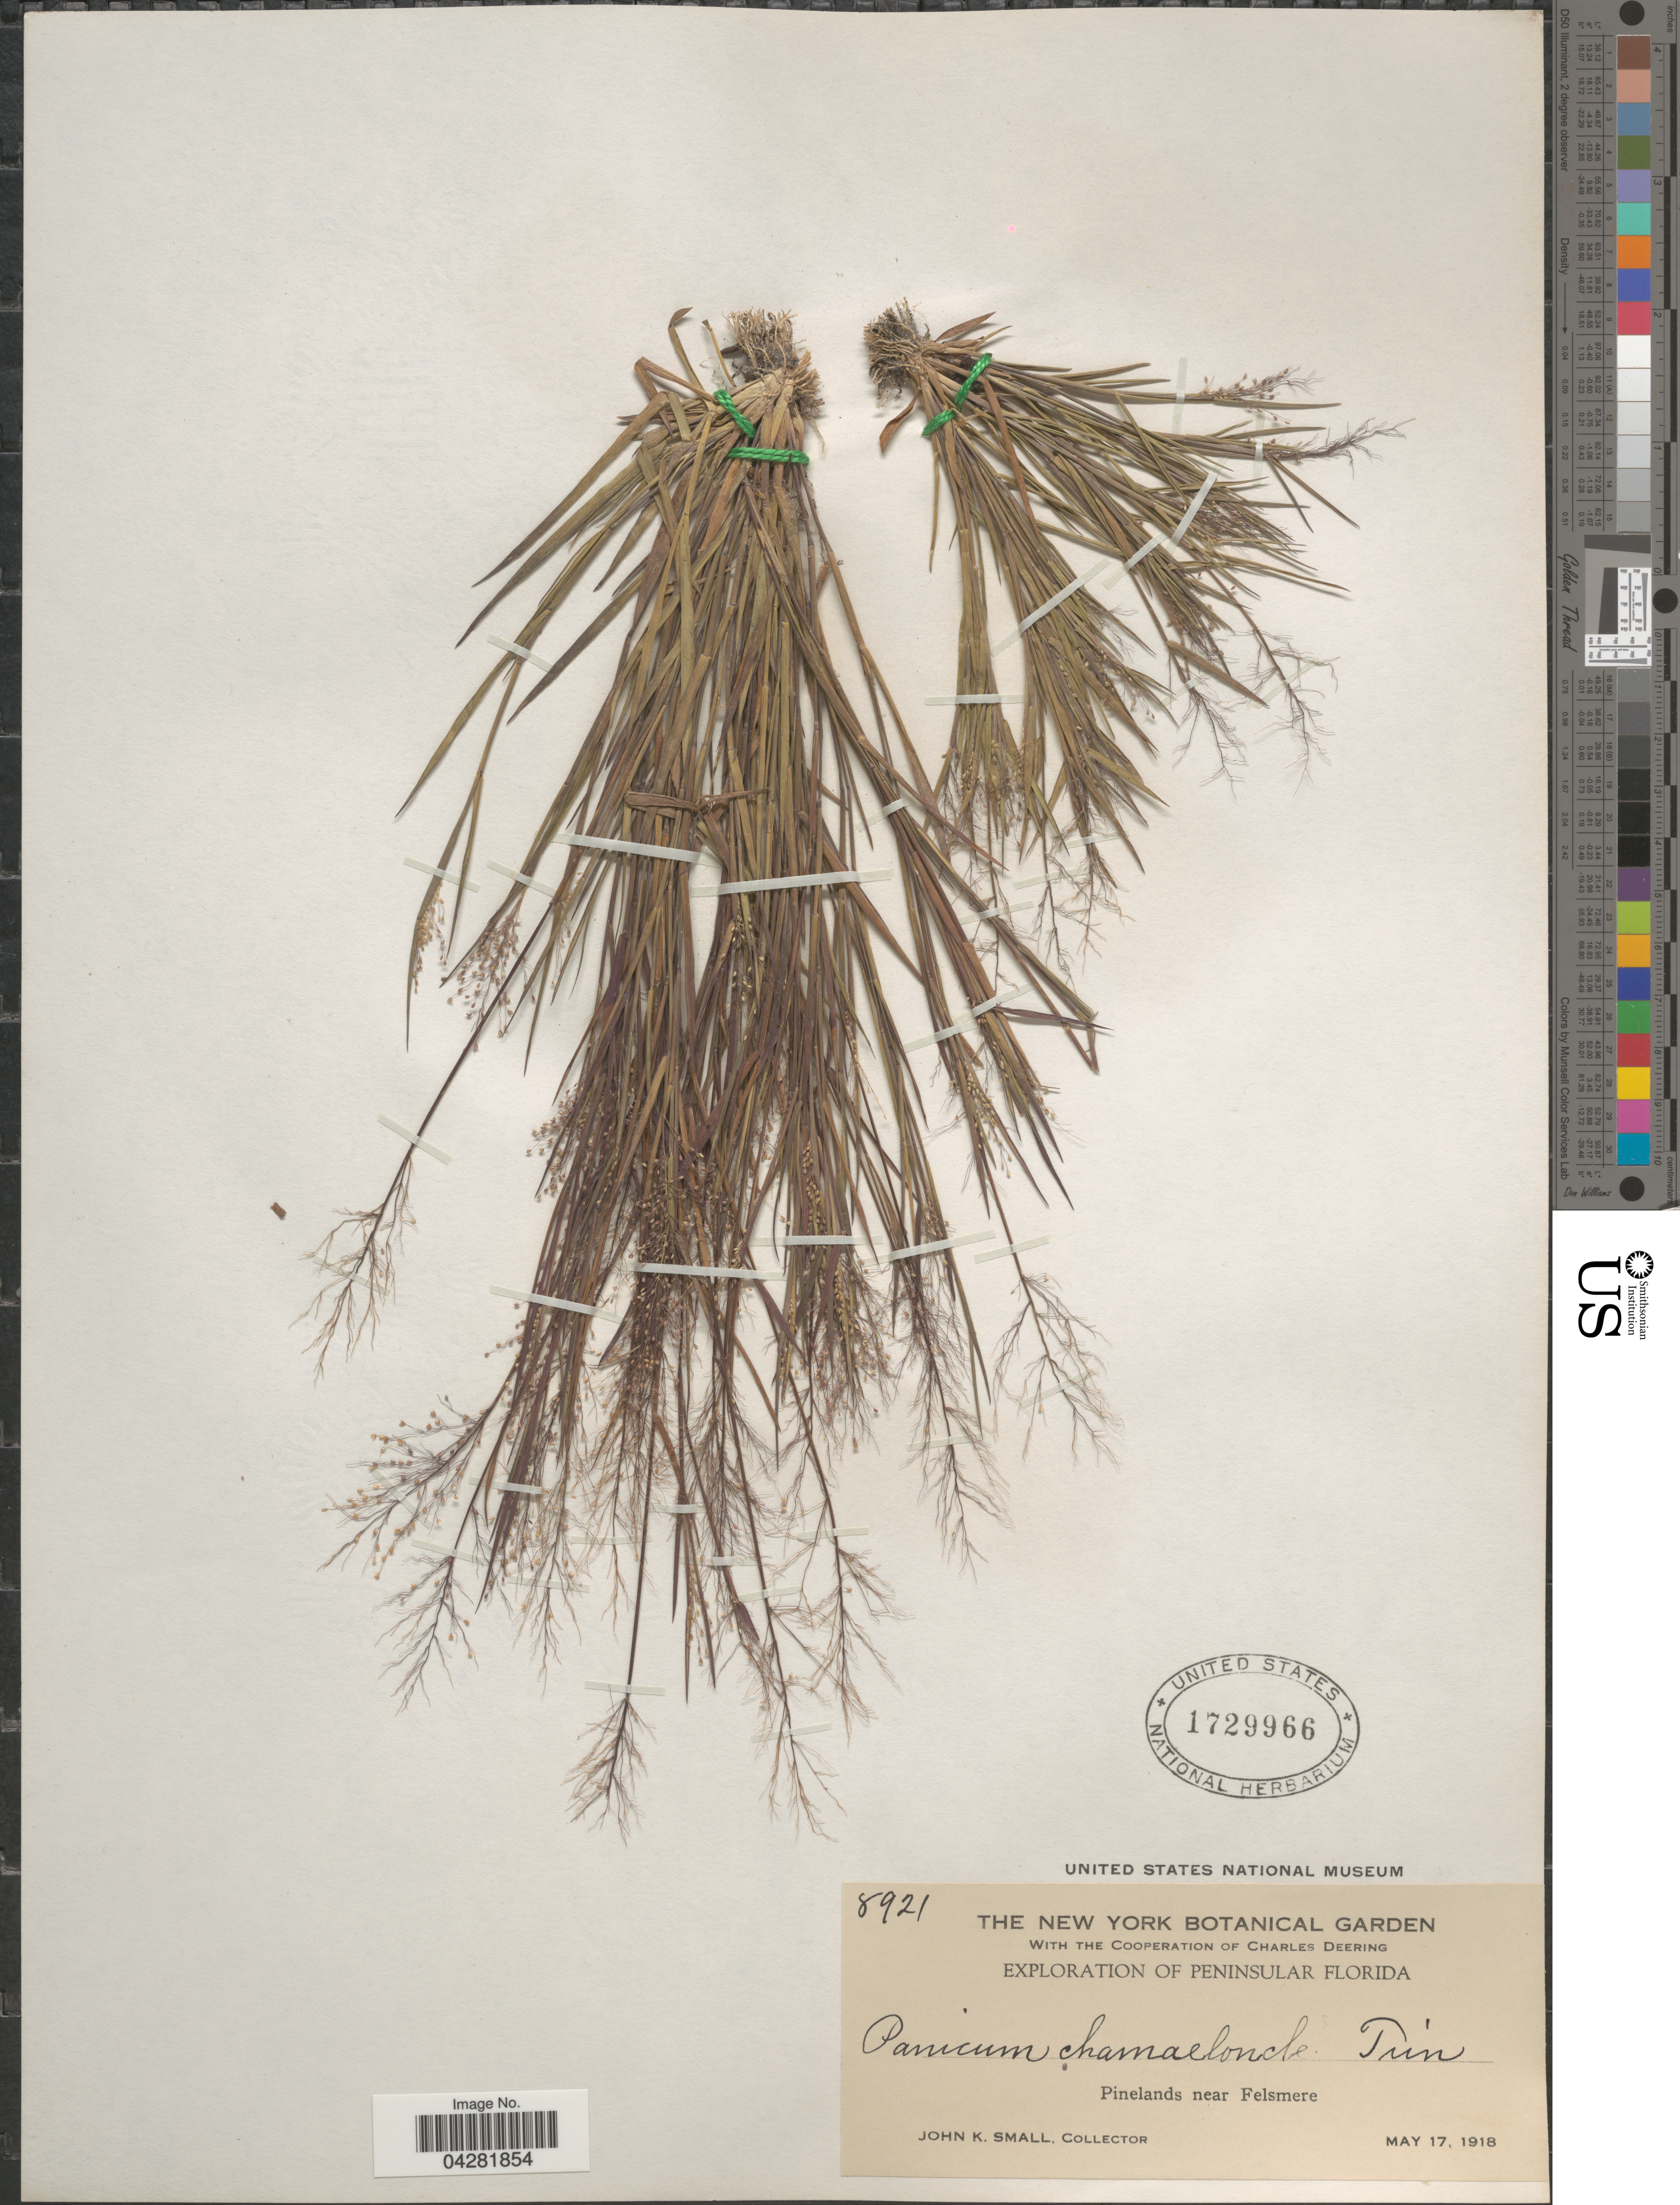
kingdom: Plantae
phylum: Tracheophyta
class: Liliopsida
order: Poales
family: Poaceae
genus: Dichanthelium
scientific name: Dichanthelium ensifolium var. ensifolium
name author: (Baldwin ex Elliot) Gould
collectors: J. K. Small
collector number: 8921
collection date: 1918-05-17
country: United States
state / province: Florida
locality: Exploration of Peninsular Florida. Pinelands near Felsmere.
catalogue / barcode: US 1729966